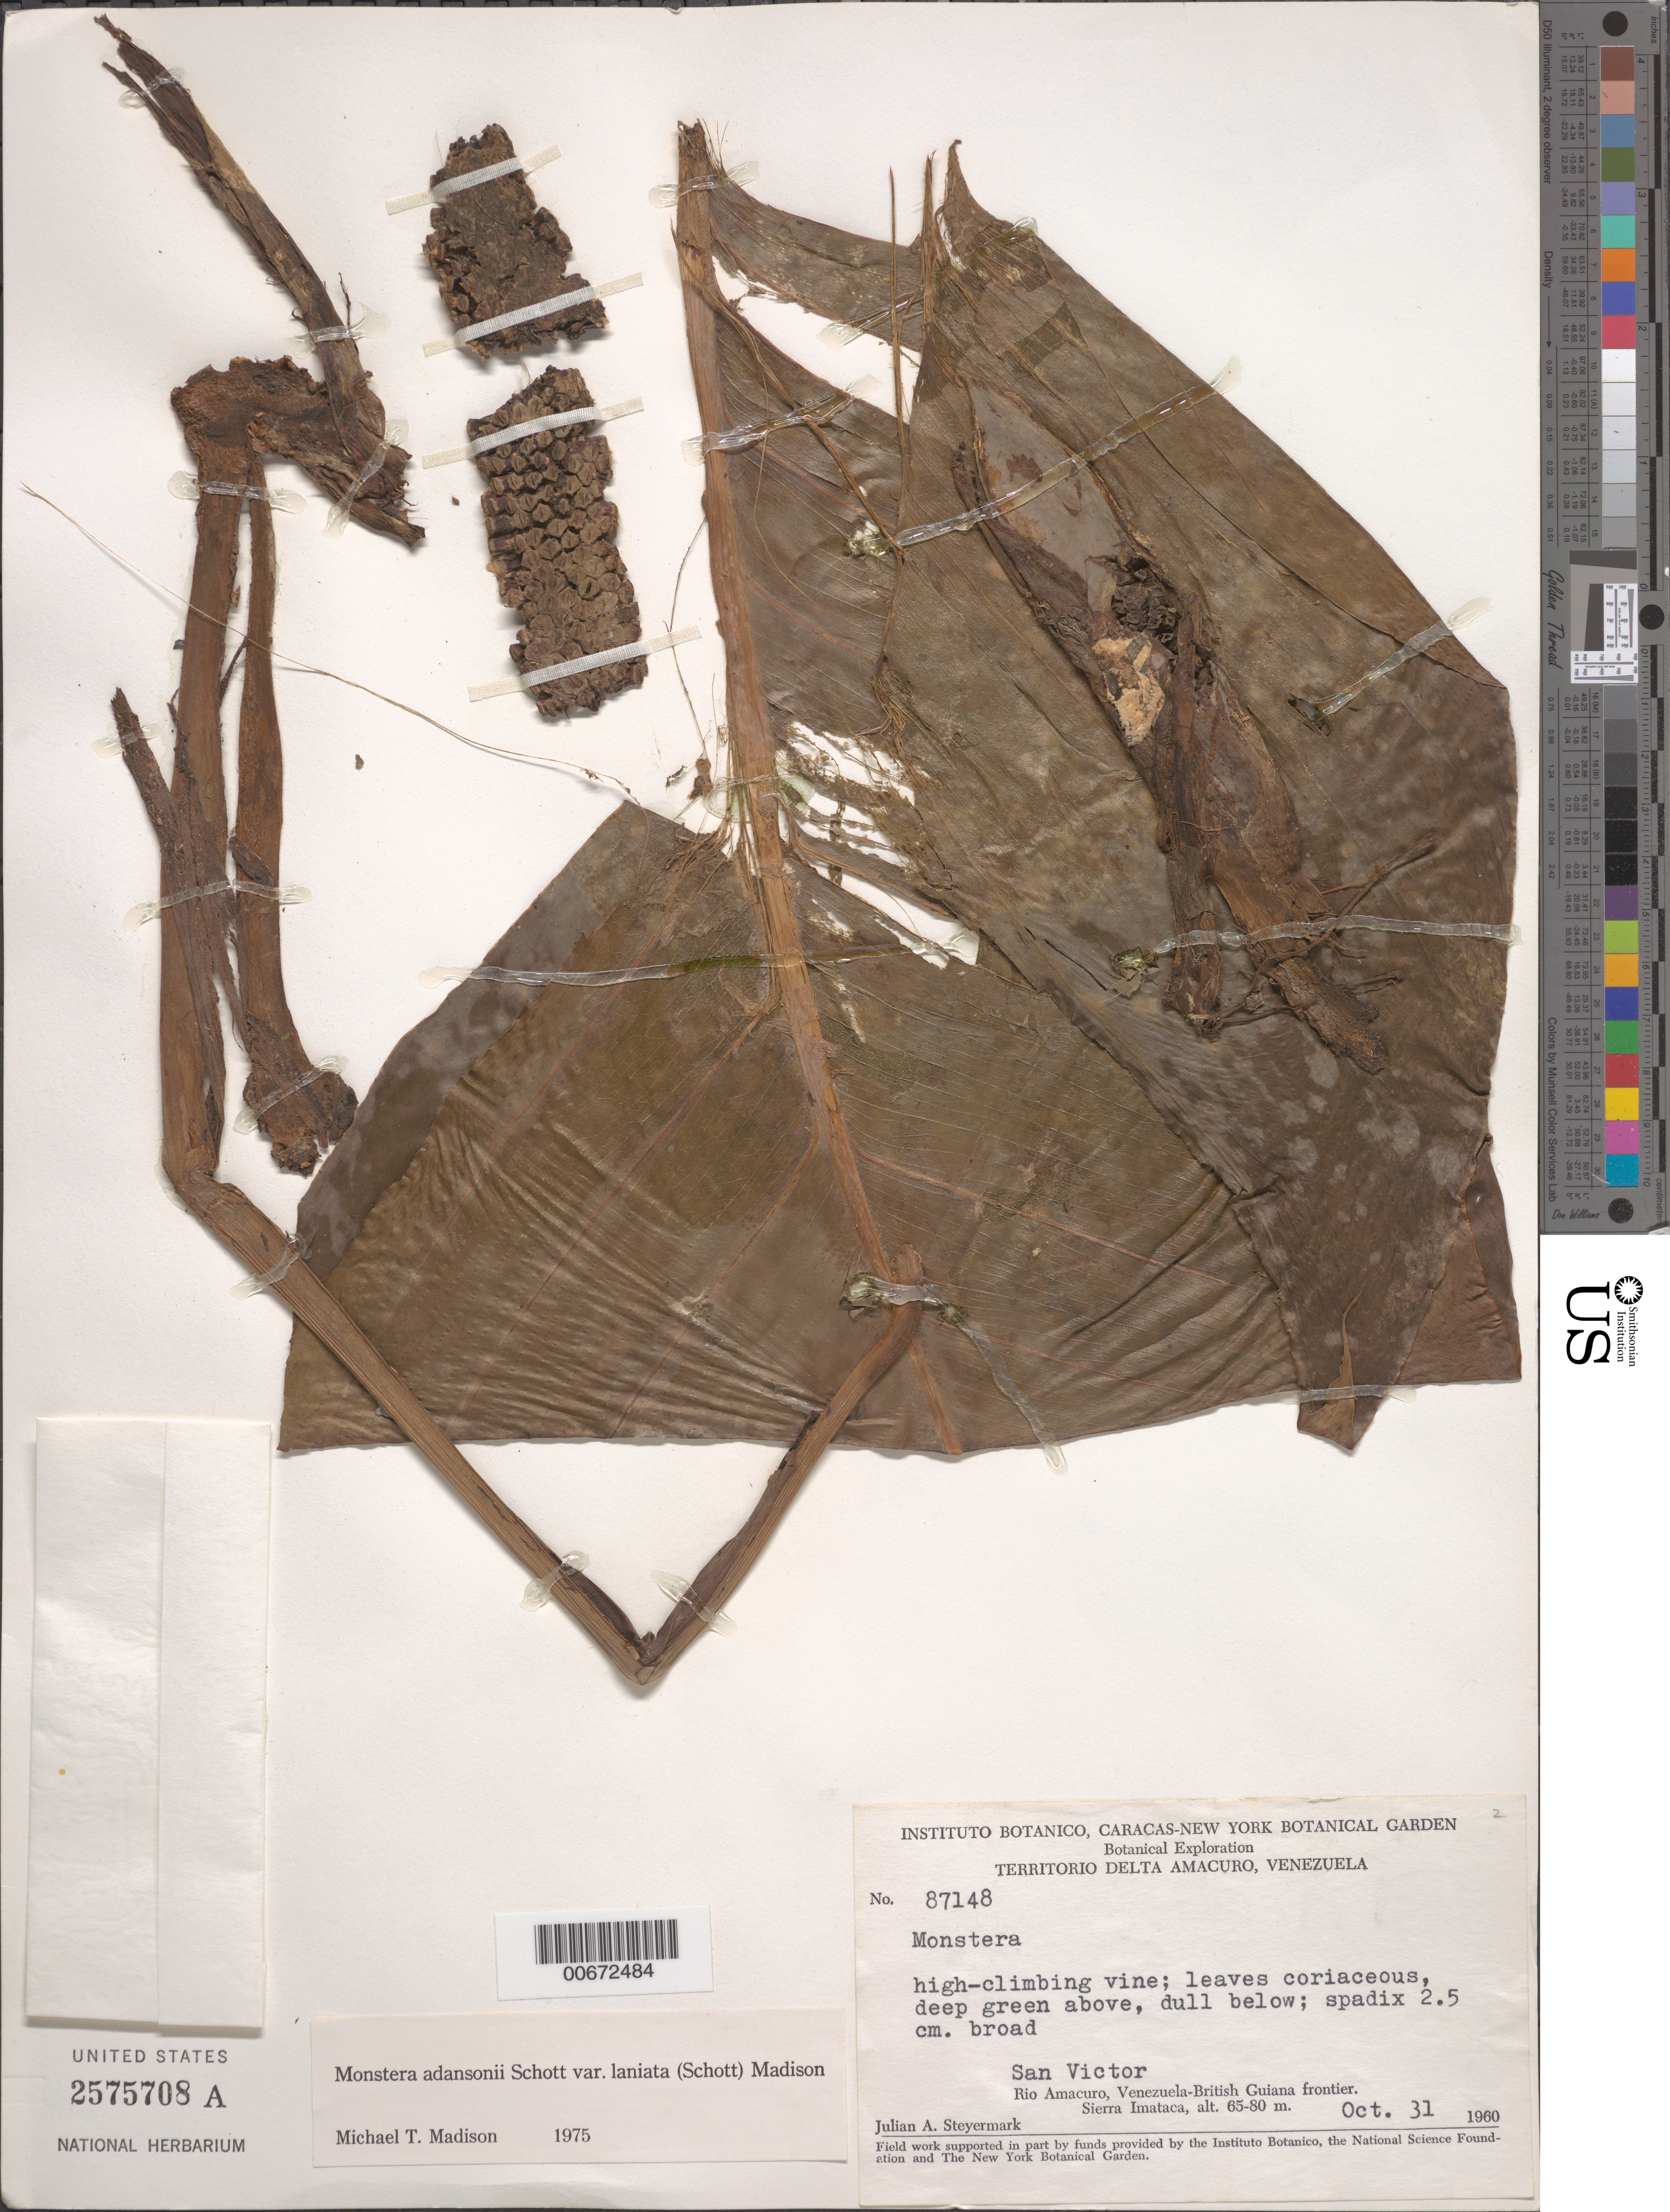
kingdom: Plantae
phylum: Tracheophyta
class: Liliopsida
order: Alismatales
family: Araceae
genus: Monstera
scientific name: Monstera adansonii var. laniata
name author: Schott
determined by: Madison, Michael T.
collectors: J. Steyermark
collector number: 87148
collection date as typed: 31-Oct-60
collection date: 1960-10-31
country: Venezuela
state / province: Delta Amacuro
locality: San Victor, Río Amacuro, Venezuela-British Guiana frontier, Sierra Imataca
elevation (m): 65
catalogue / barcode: US 2575708